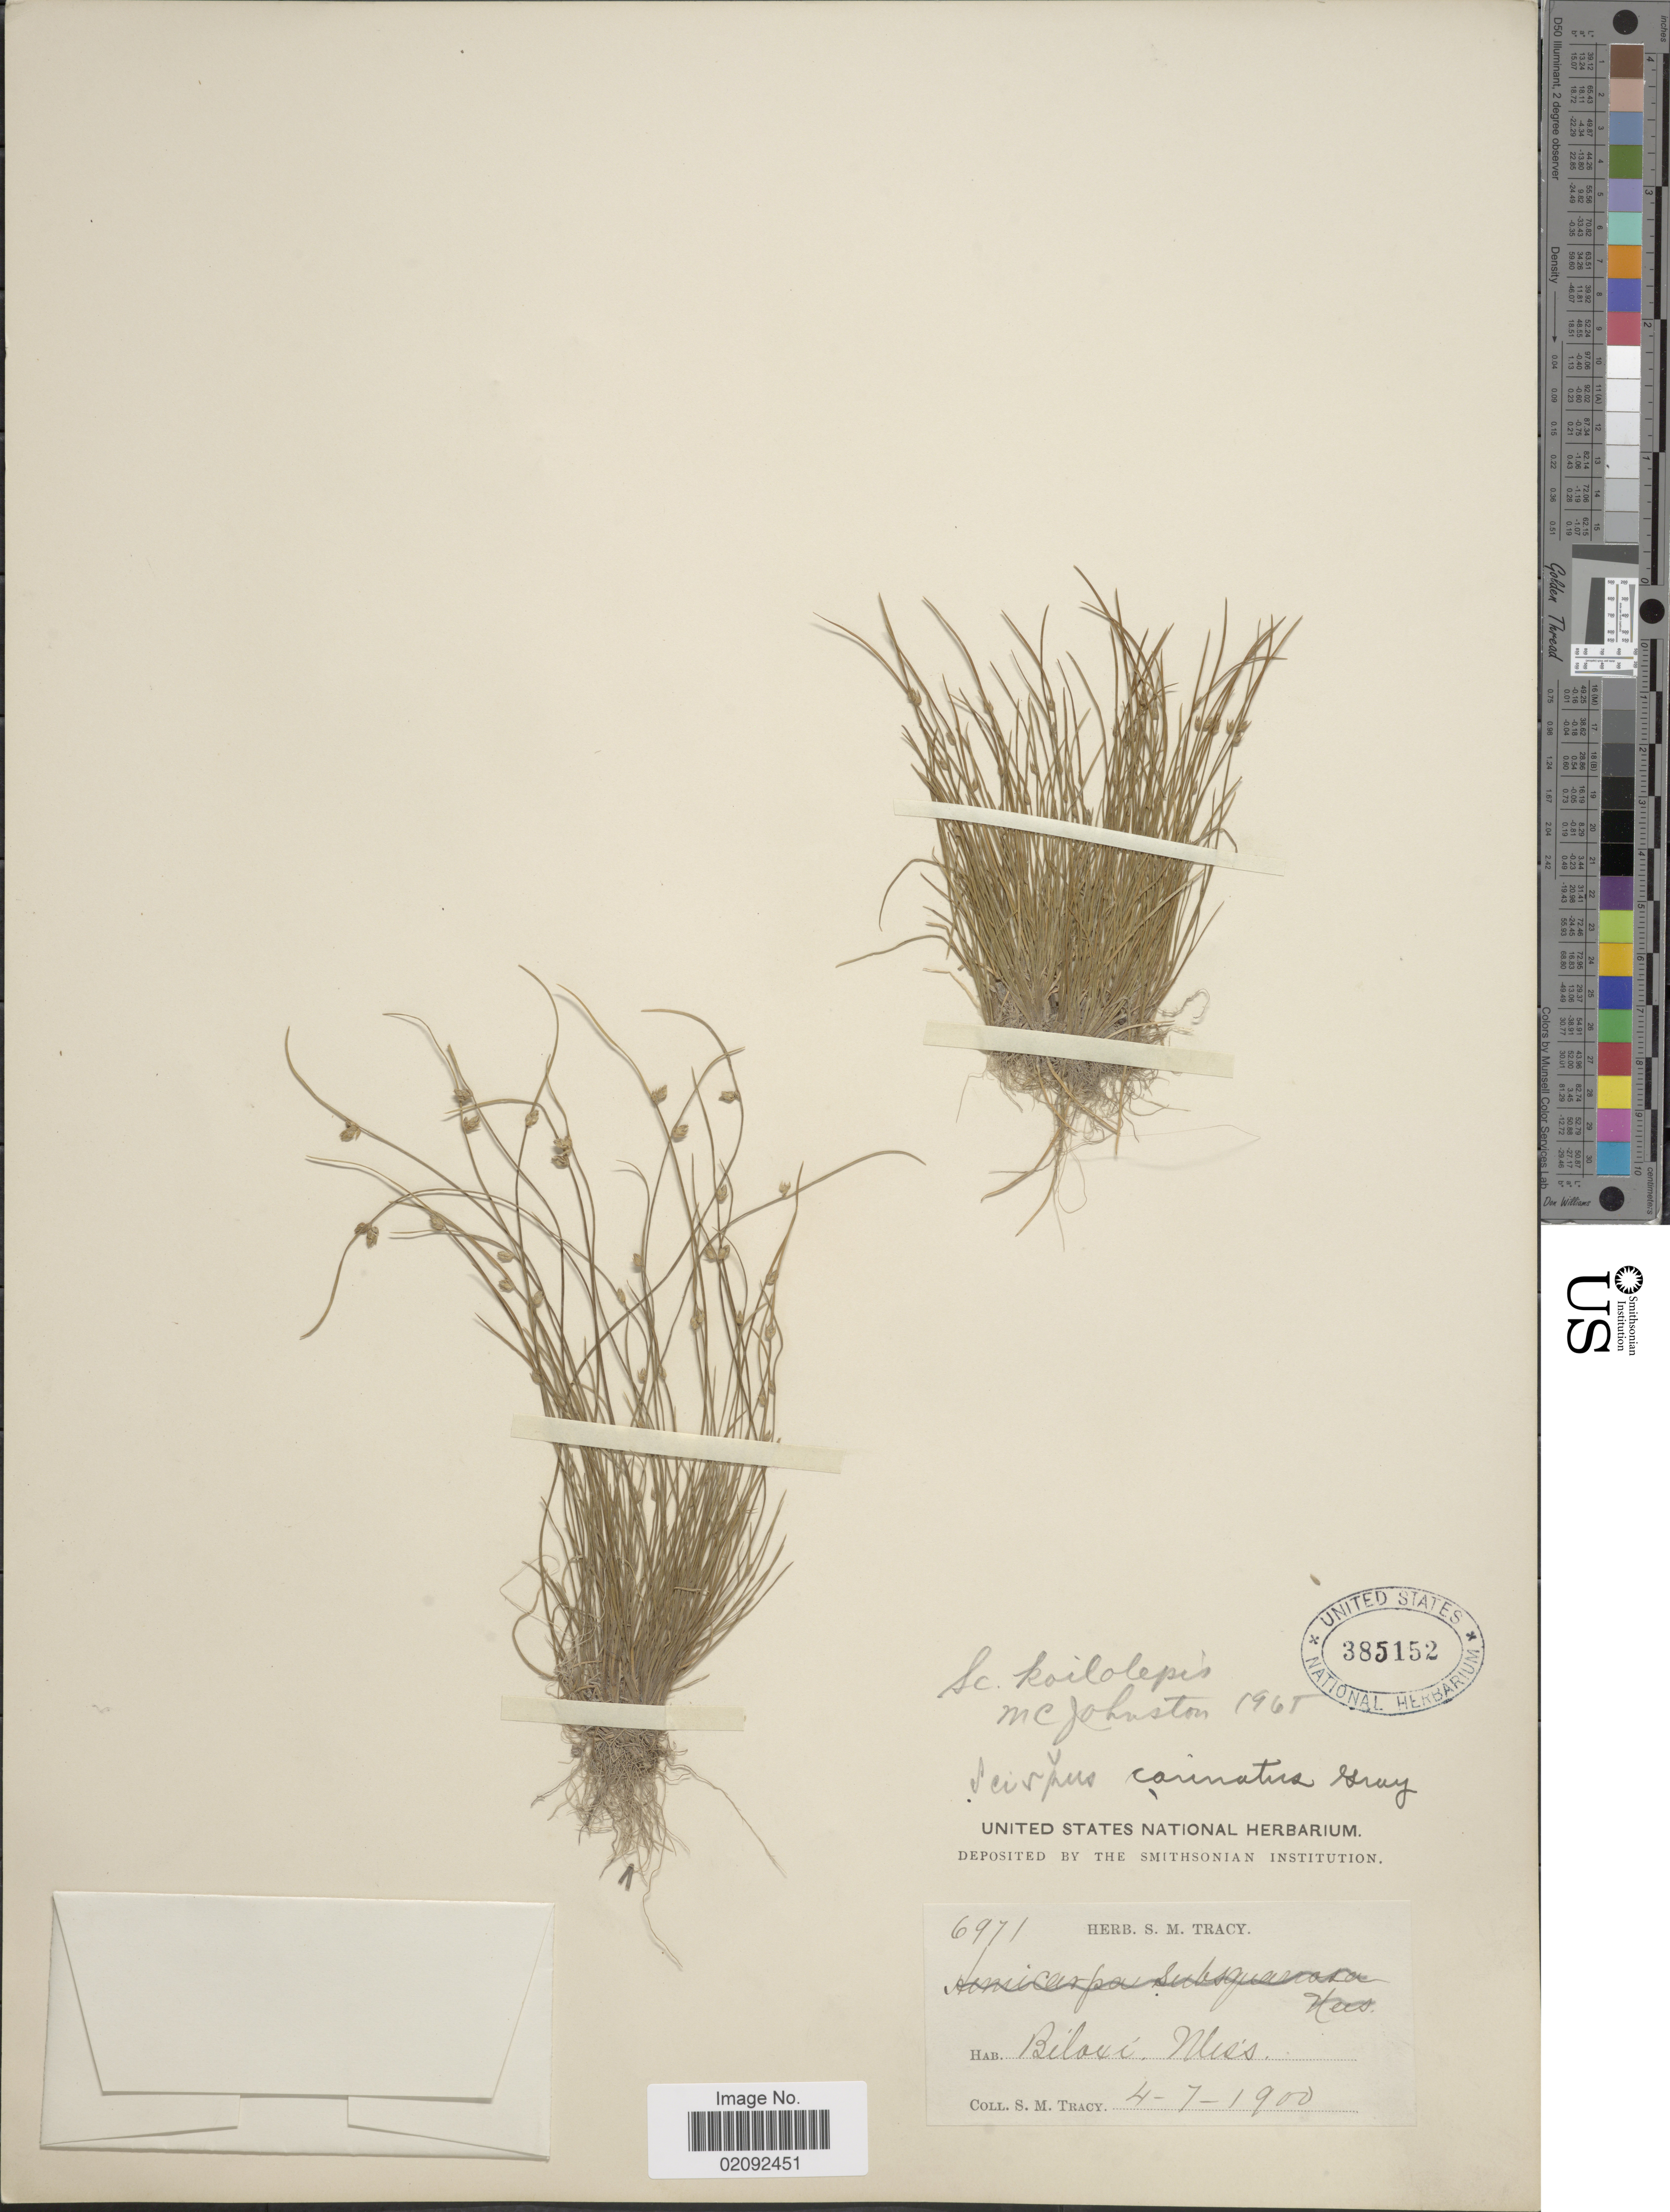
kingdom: Plantae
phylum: Tracheophyta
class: Liliopsida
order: Poales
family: Cyperaceae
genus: Isolepis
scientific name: Isolepis carinata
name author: Hook. & Arn. ex Torr.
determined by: Strong, M. T., (US), Smithsonian Institution - National Museum of Natural History (UNITED STATES)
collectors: S. M. Tracy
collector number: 6971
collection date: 1900-04-07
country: United States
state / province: Mississippi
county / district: Harrison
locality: Biloxi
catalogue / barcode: US 385152